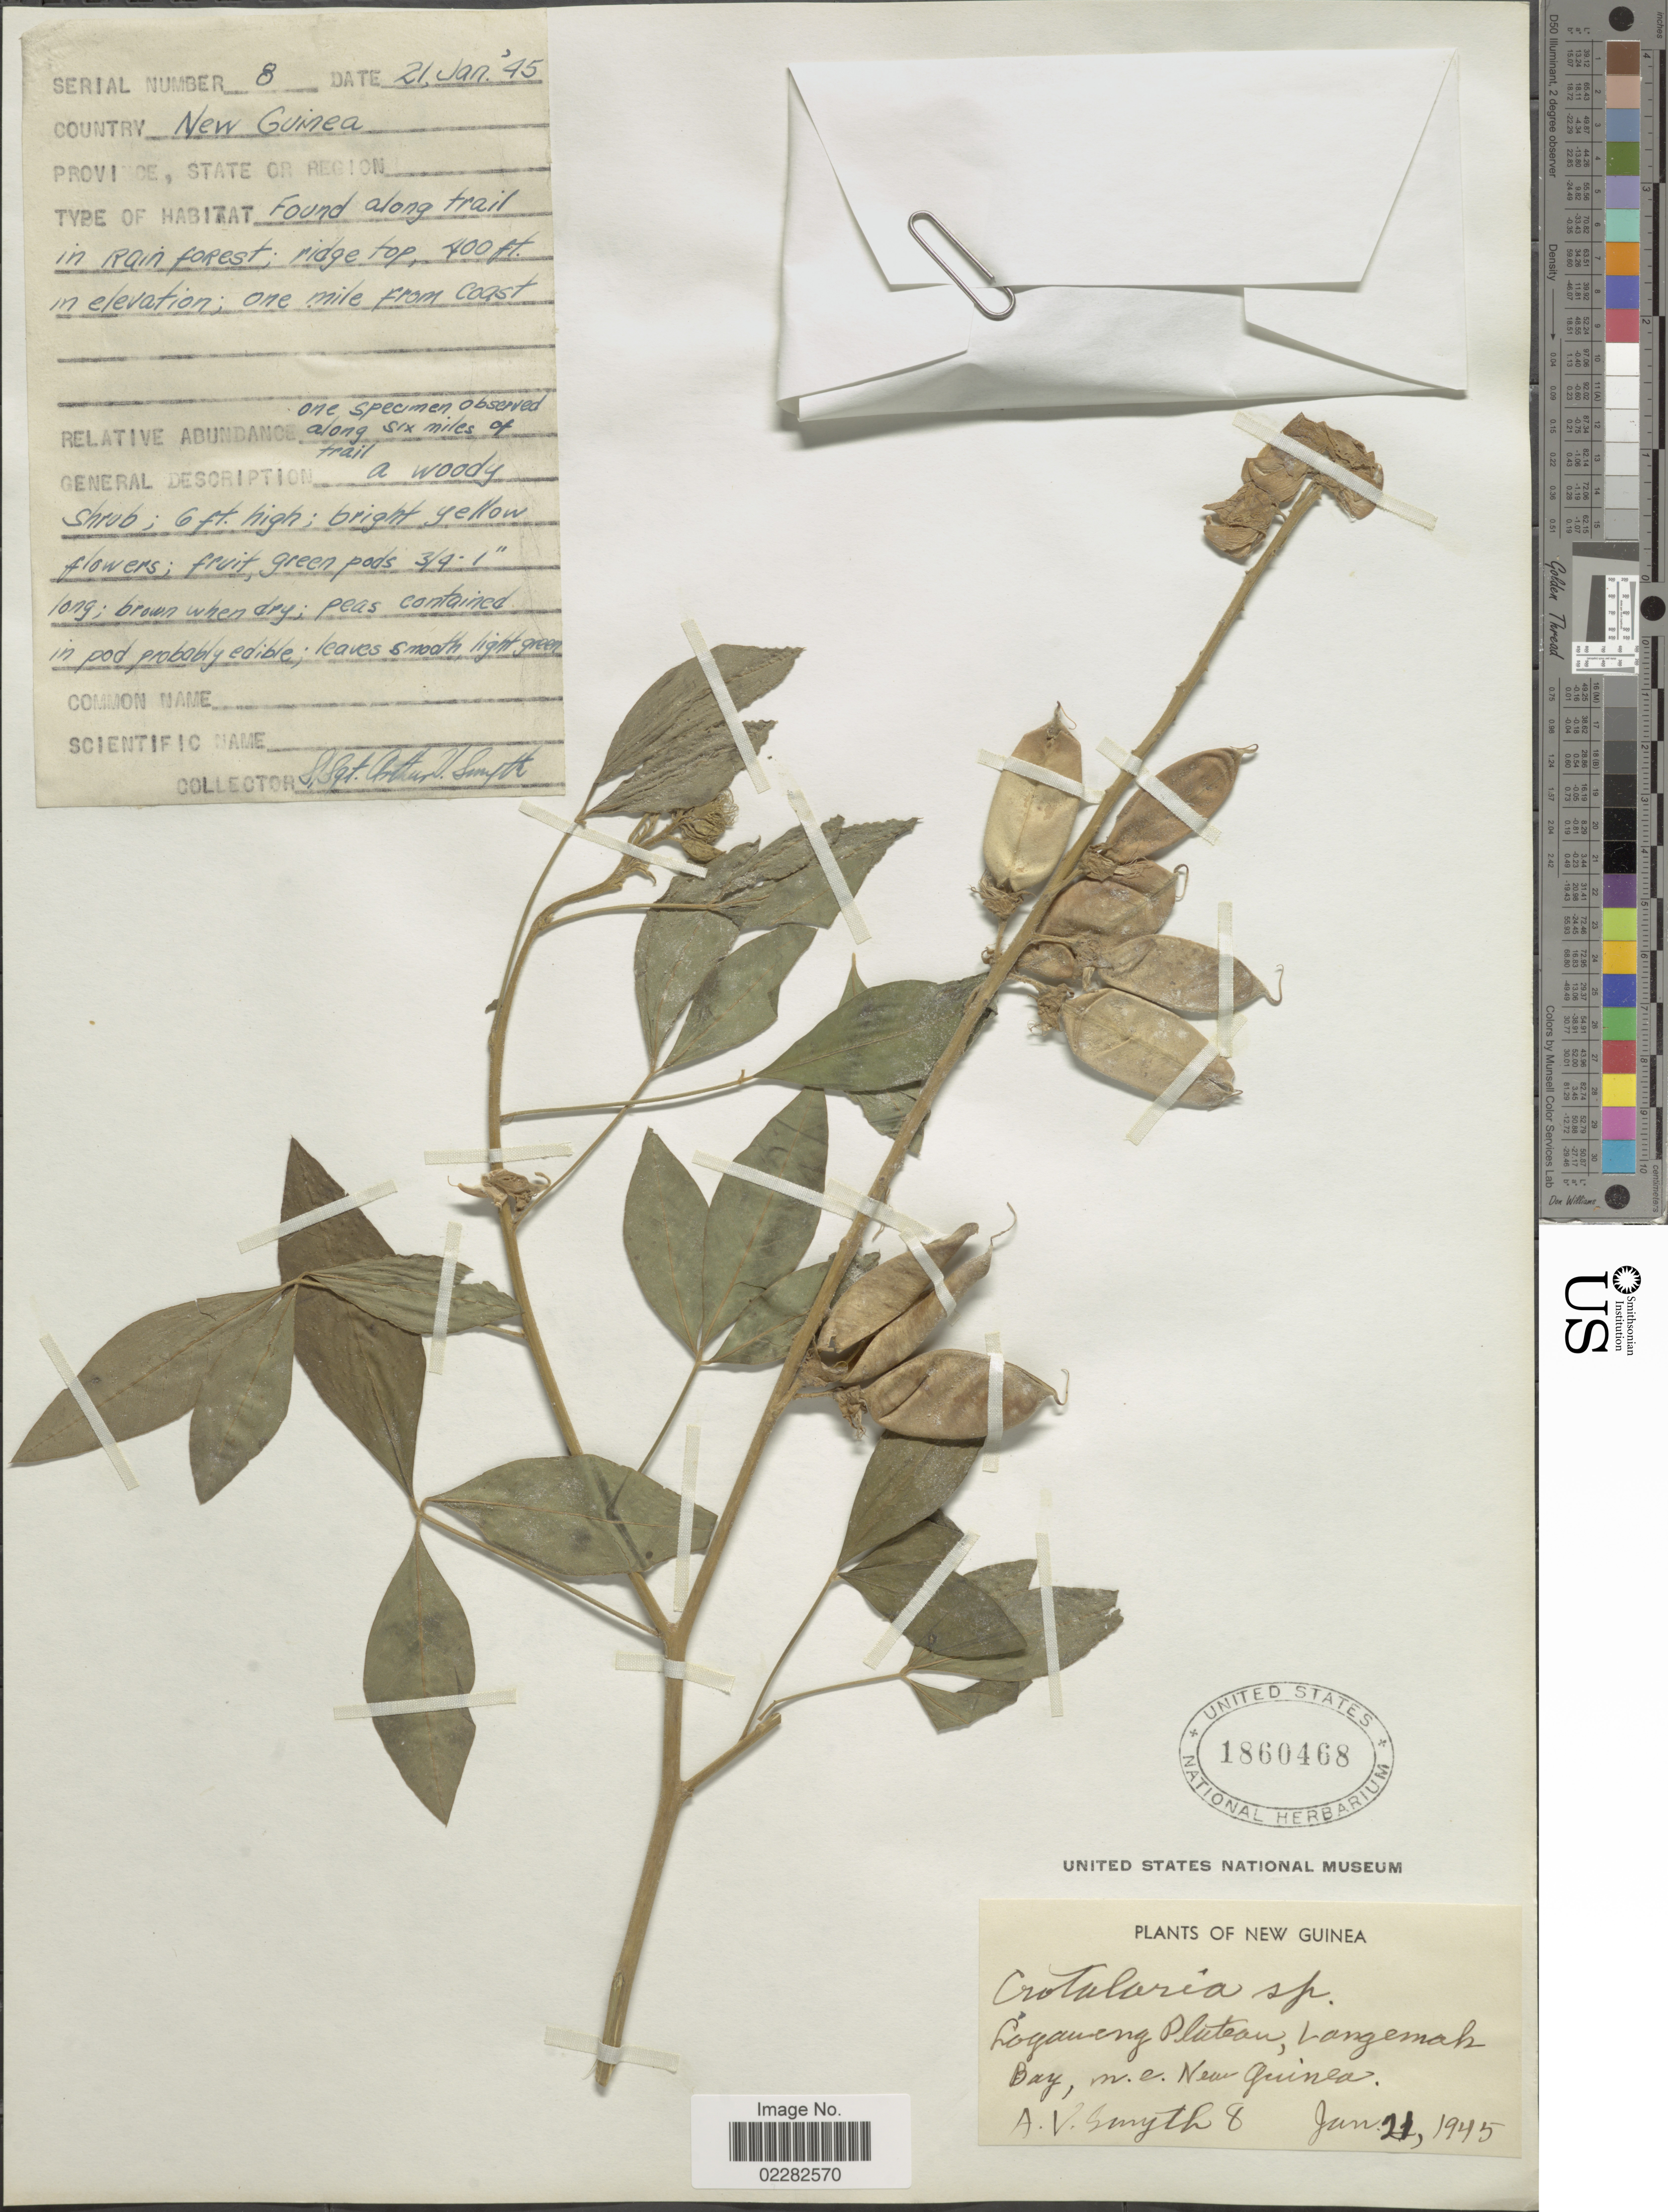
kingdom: Plantae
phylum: Tracheophyta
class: Magnoliopsida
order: Fabales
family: Fabaceae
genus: Crotalaria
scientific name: Crotalaria sp.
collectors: A. V. Smyth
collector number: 8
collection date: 1945-01-21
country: Papua New Guinea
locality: New Guinea, Logameng Plateau, Langemah Bay, n.e. New Guinea. [interpreted]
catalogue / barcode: US 1860468